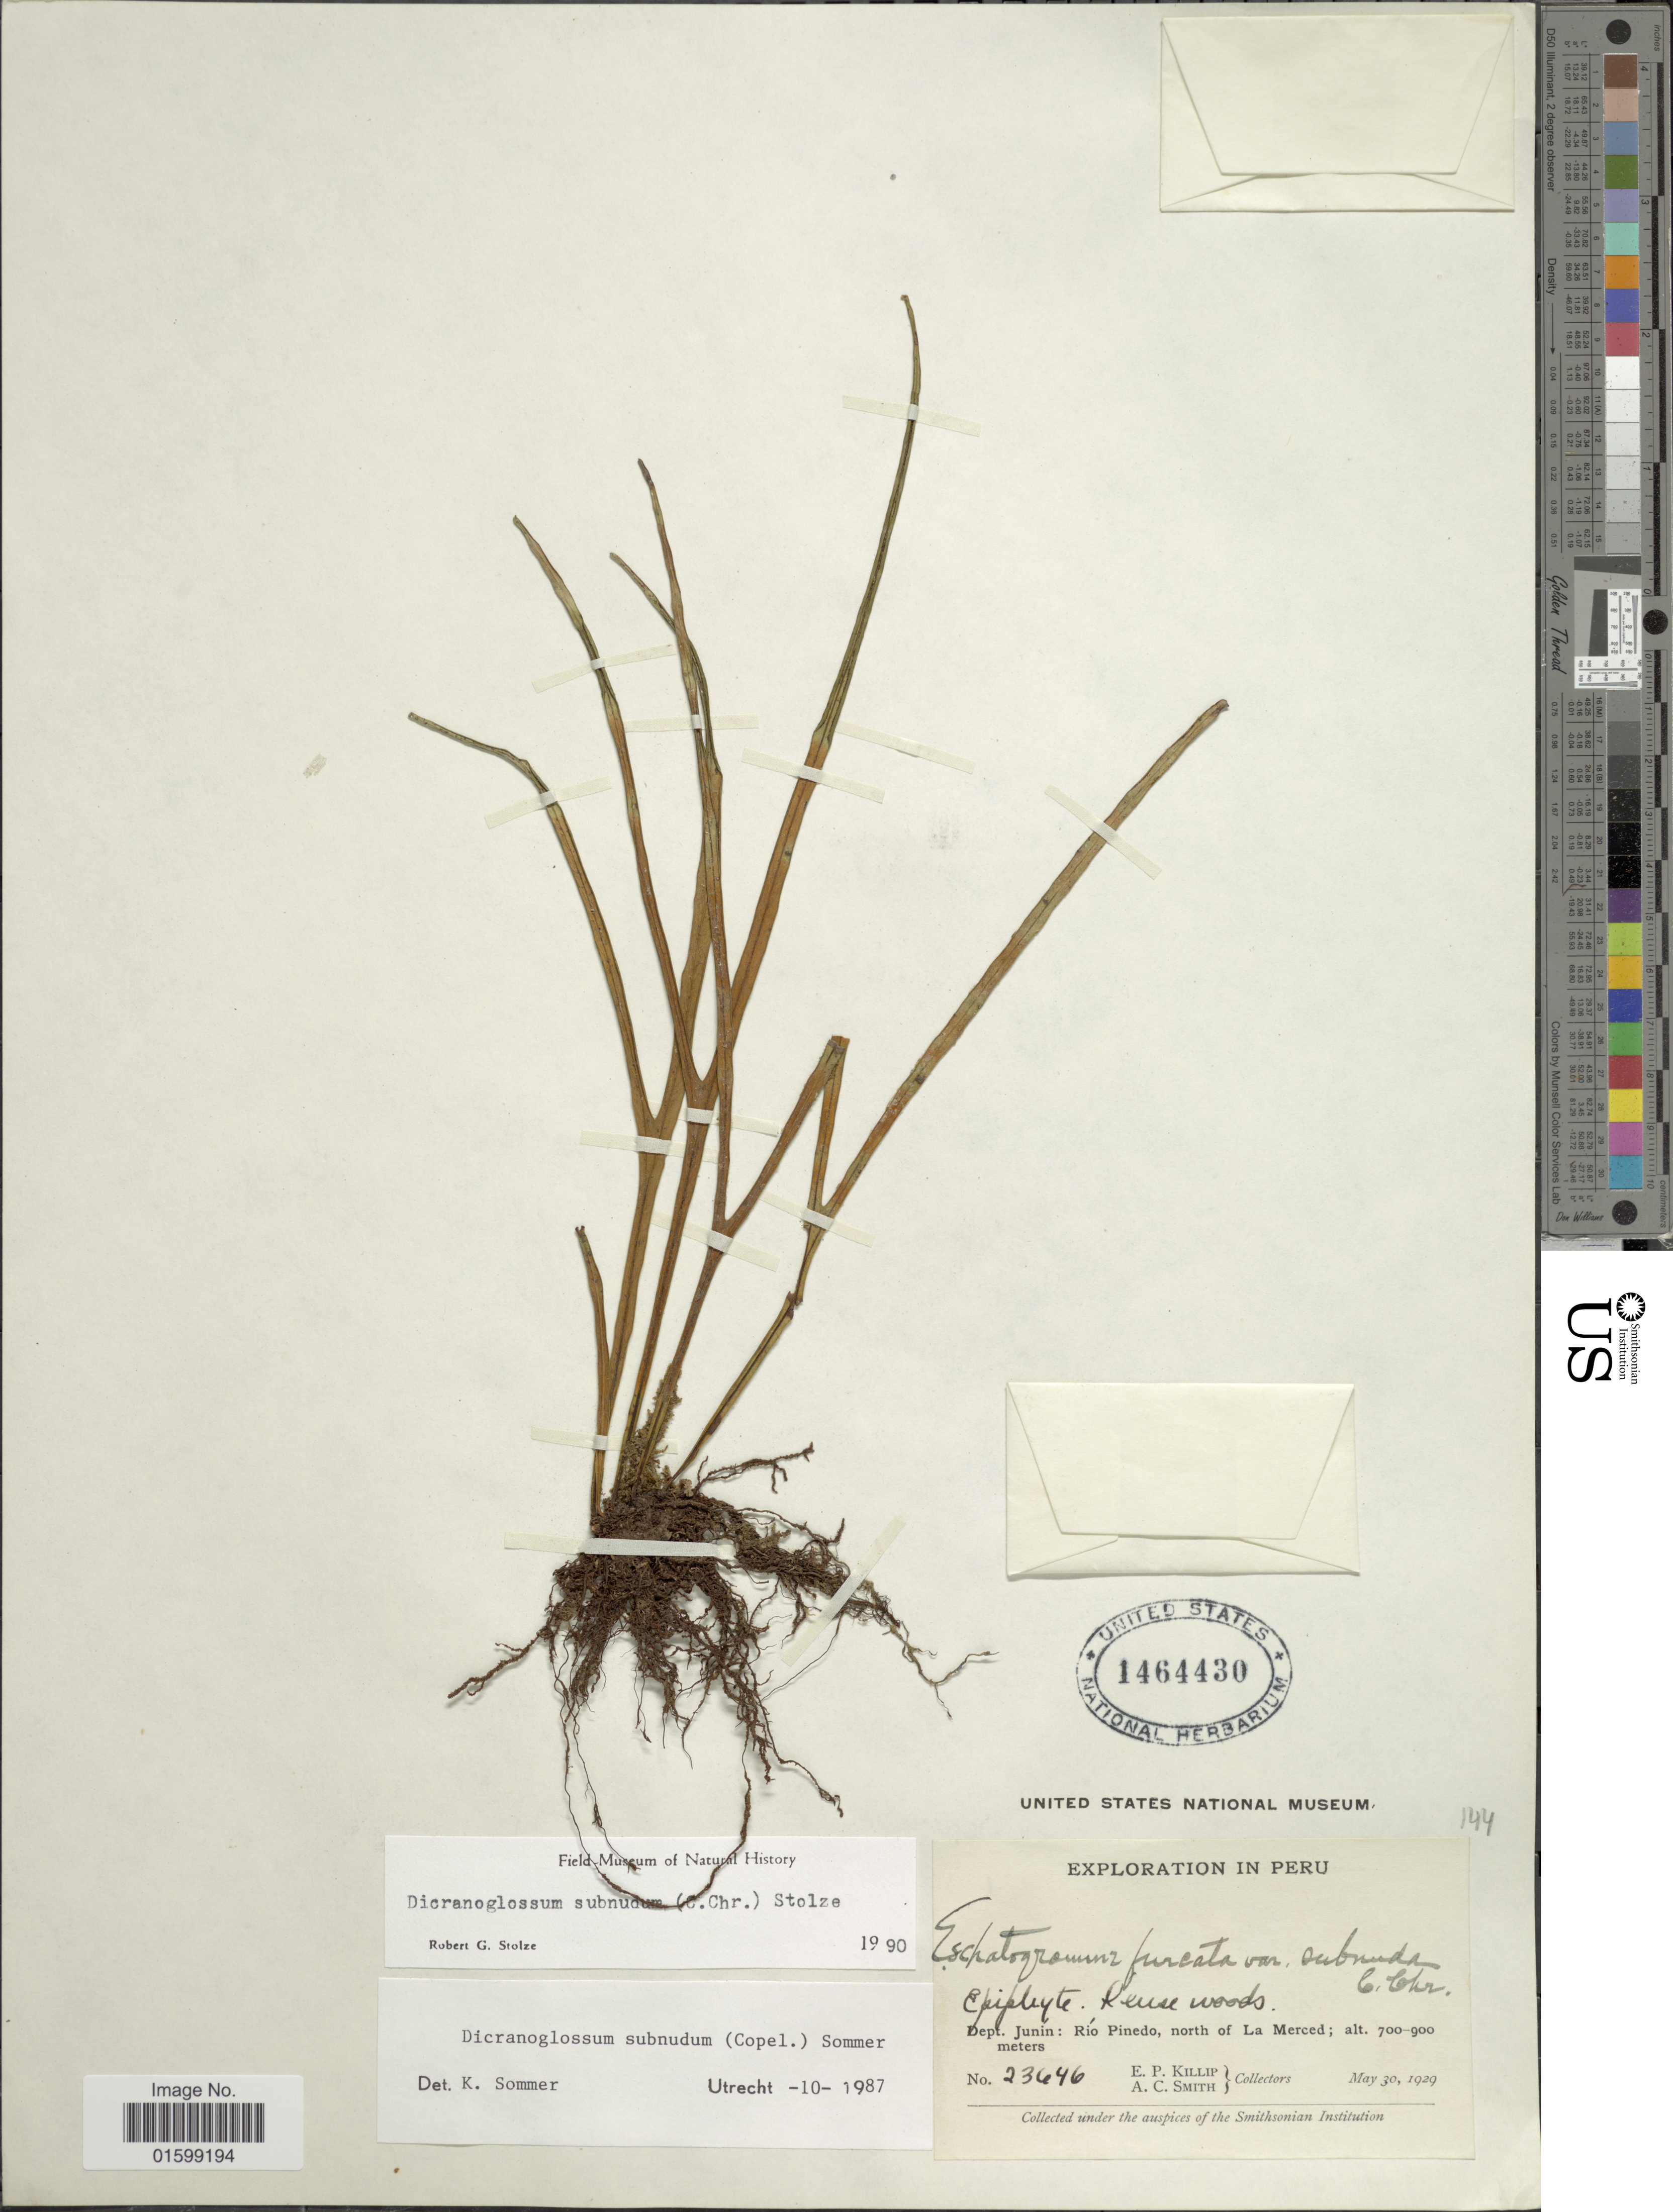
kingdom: Plantae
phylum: Tracheophyta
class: Polypodiopsida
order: Polypodiales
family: Polypodiaceae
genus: Pleopeltis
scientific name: Pleopeltis furcata var. subnuda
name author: (L.) A.R. Sm.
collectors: E. P. Killip & A. C. Smith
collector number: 23646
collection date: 1929-05-30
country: Peru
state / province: Junín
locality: Río Pinedo, north of La Merced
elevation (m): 700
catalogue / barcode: US 1464430